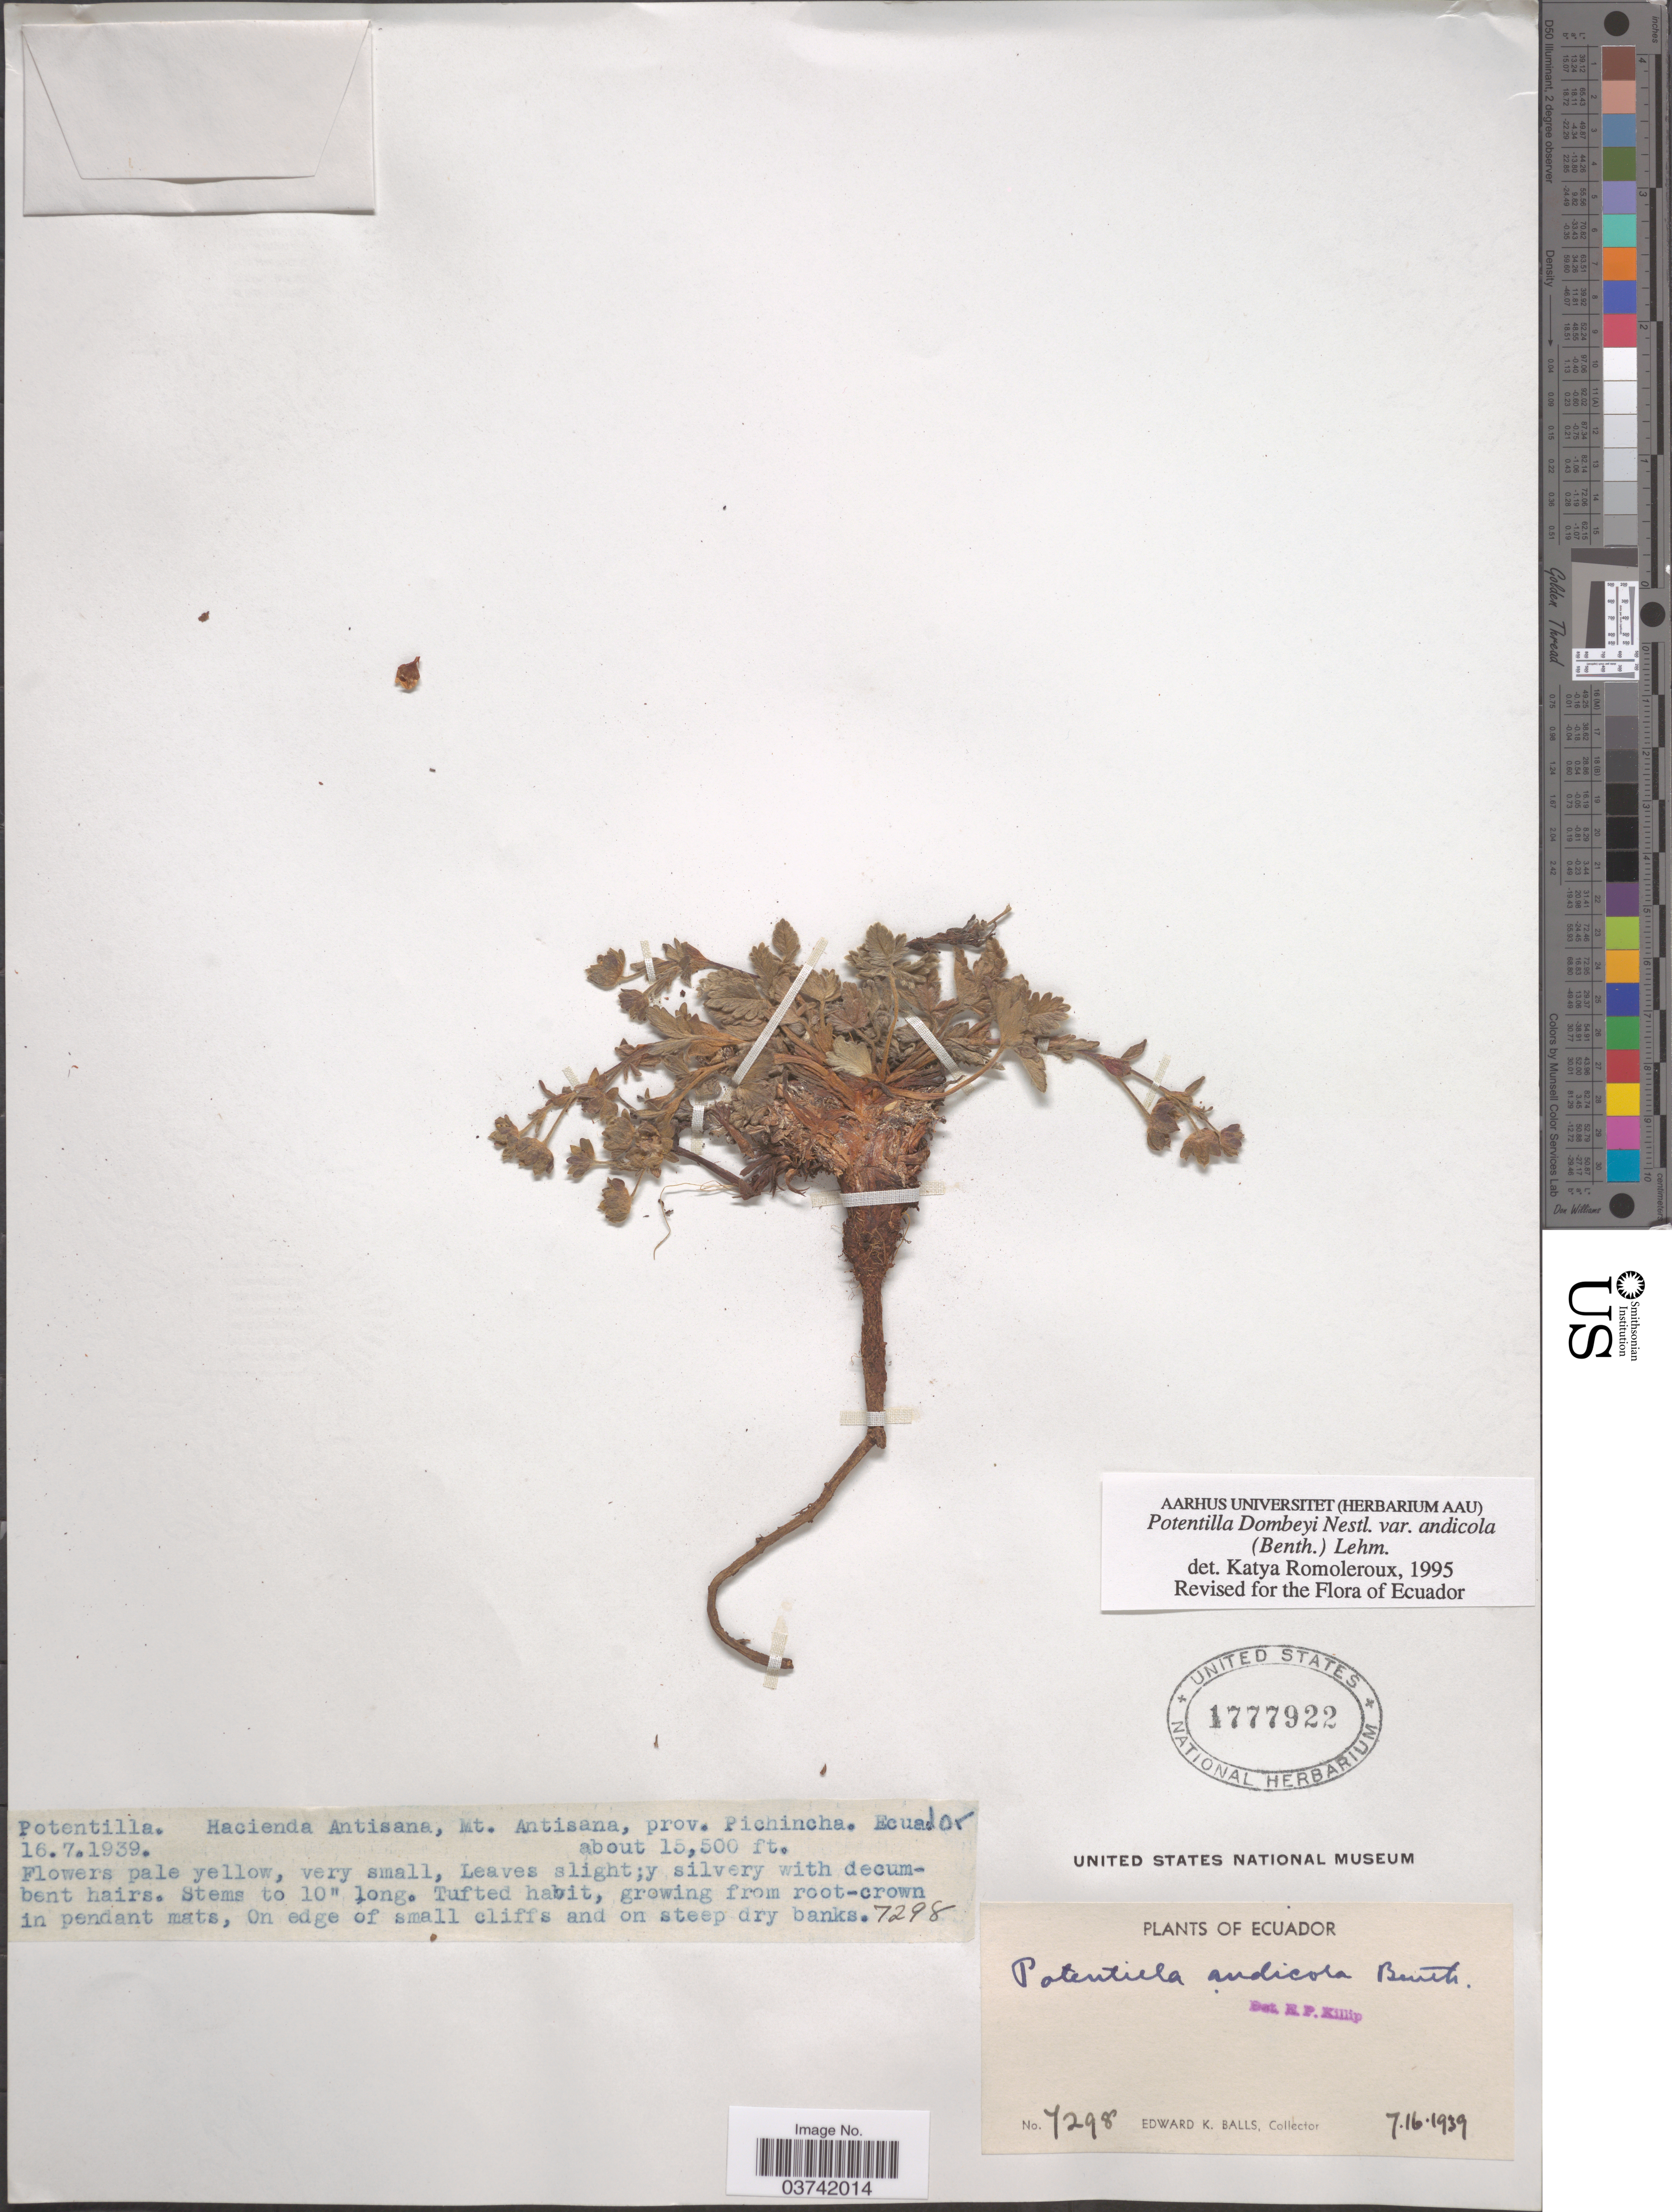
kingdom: Plantae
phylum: Tracheophyta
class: Magnoliopsida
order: Rosales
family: Rosaceae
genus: Potentilla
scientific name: Potentilla dombeyi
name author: Nestl.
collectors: E. K. Balls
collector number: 7298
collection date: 1939-07-16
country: Ecuador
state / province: Pichincha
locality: Hacienda Antisana, Mt. Antisan.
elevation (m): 4724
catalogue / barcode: US 1777922